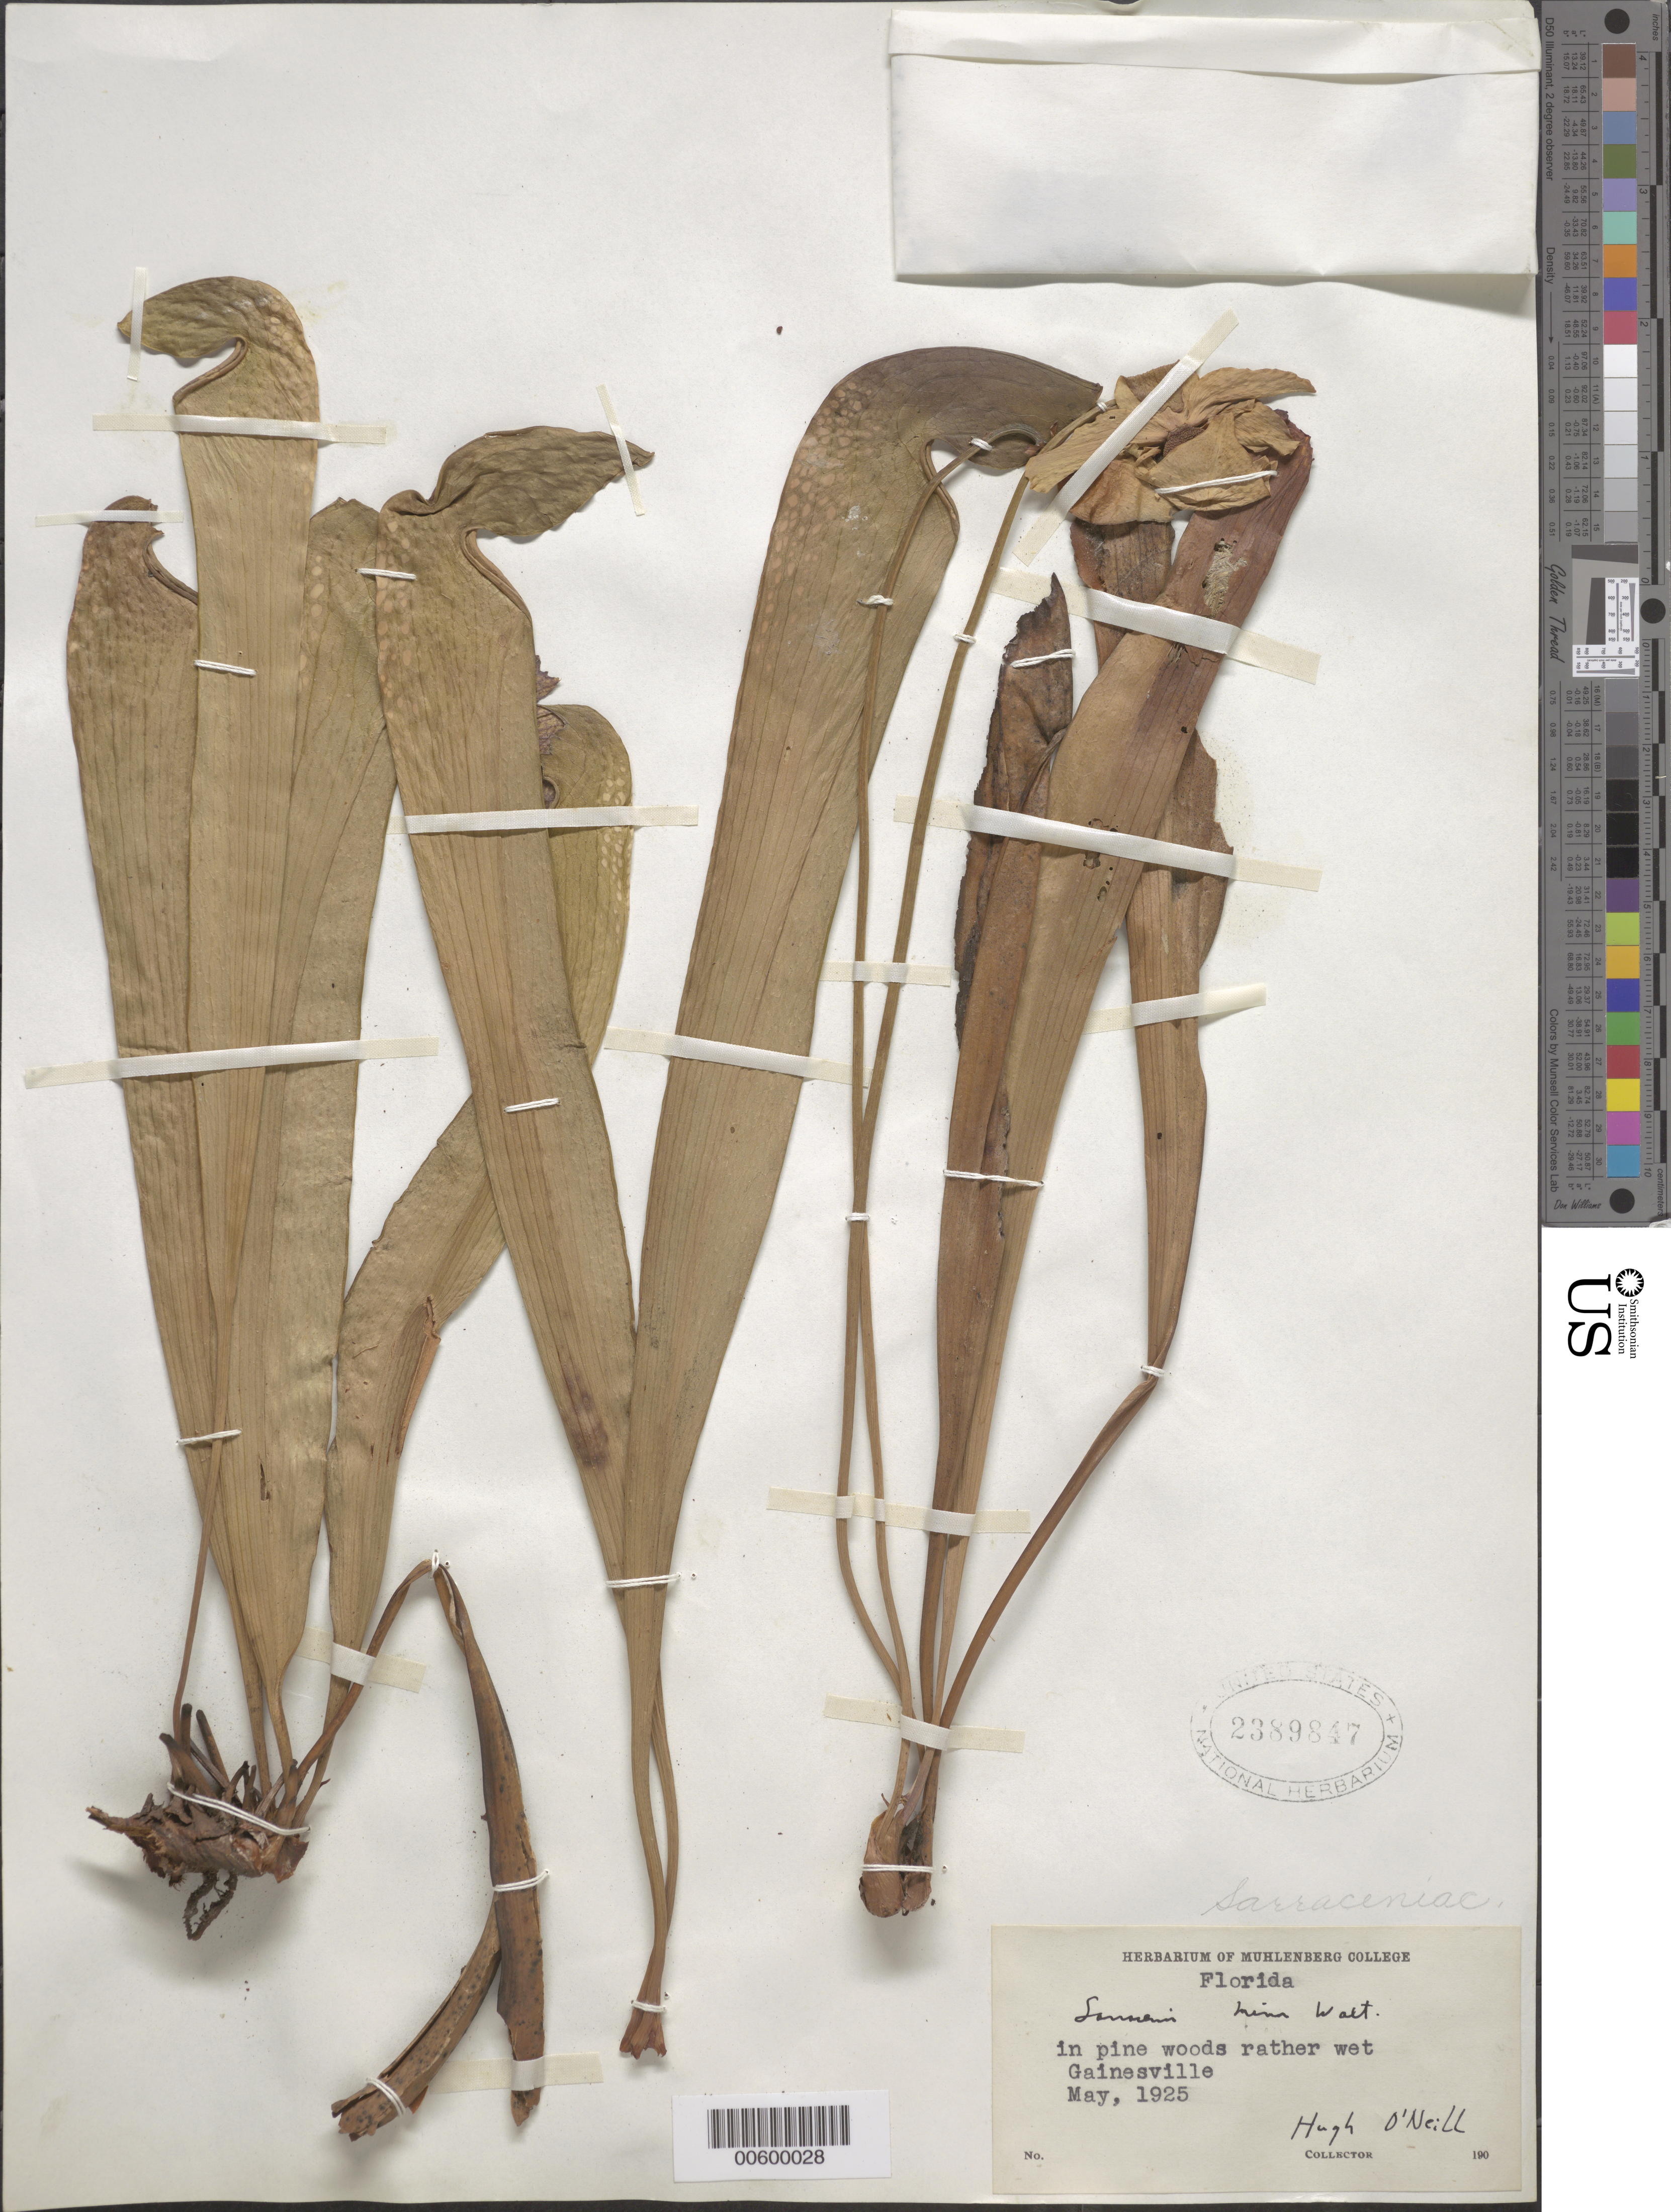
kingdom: Plantae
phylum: Tracheophyta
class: Magnoliopsida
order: Ericales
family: Sarraceniaceae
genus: Sarracenia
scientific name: Sarracenia minor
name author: Walter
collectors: H. O'Neill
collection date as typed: May 1925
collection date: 1925-05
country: United States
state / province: Florida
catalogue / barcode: US 2389847